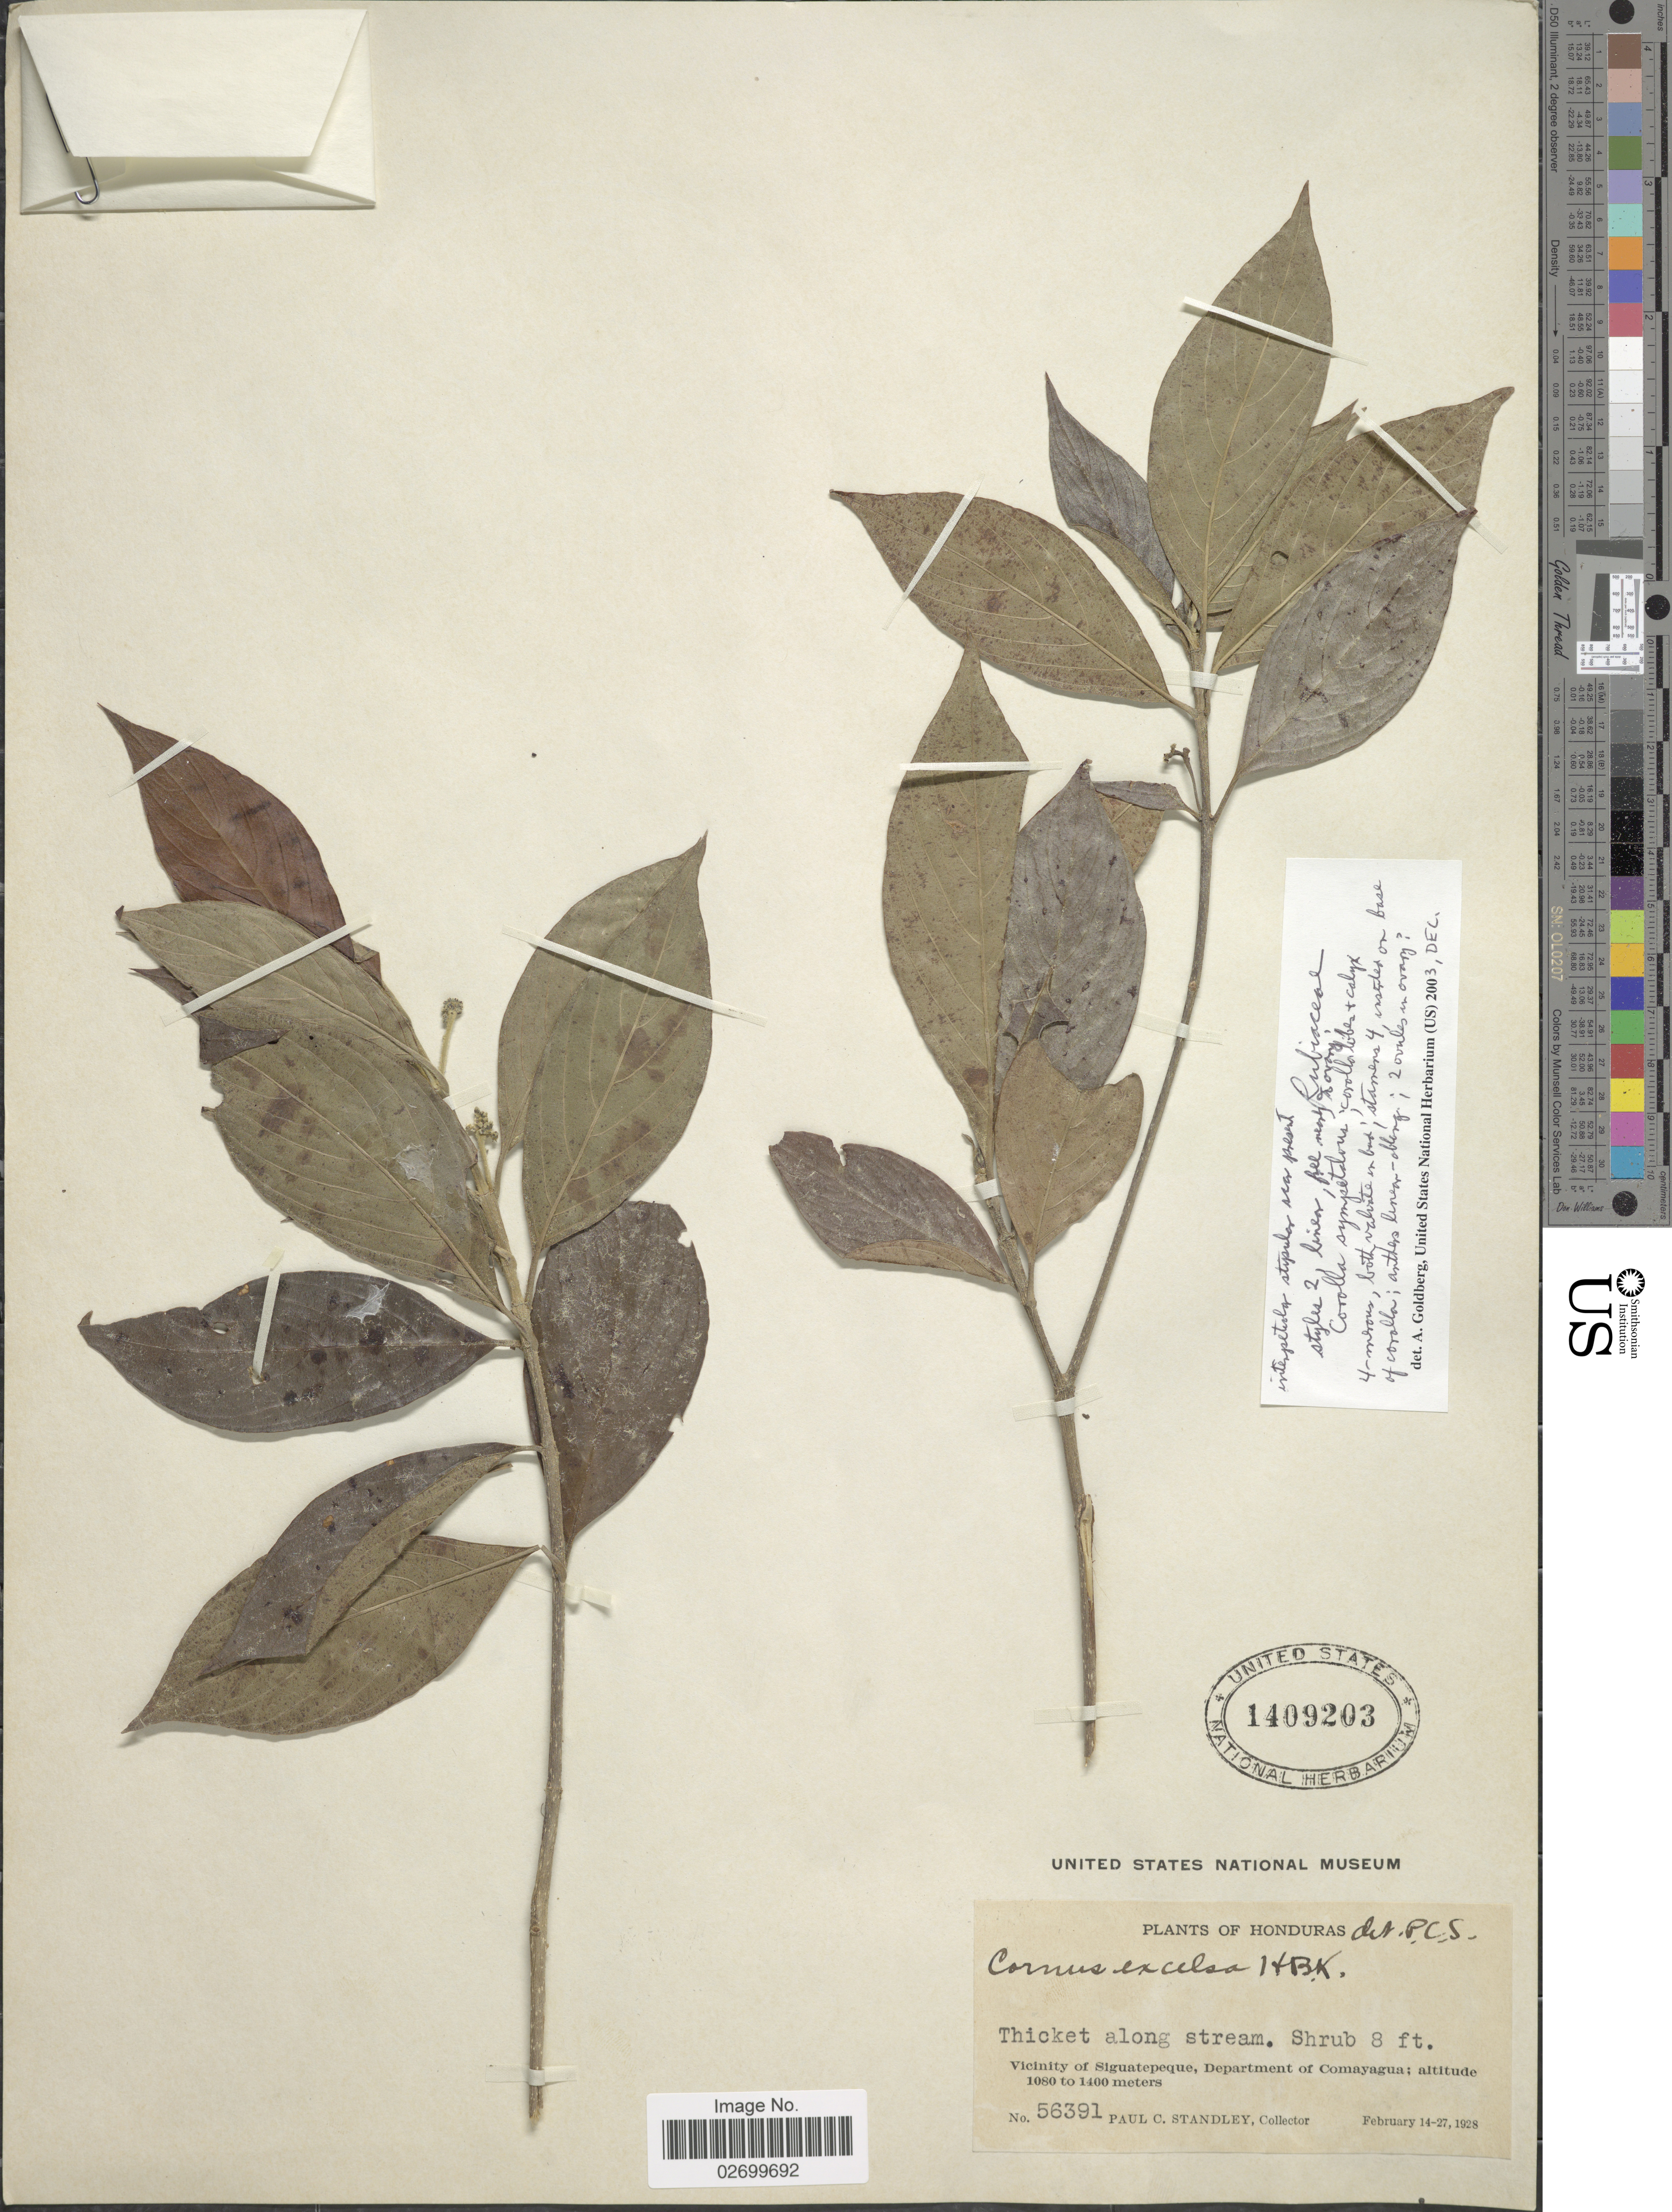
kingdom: Plantae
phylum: Tracheophyta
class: Magnoliopsida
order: Gentianales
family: Rubiaceae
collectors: P. C. Standley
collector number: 56391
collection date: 1928-02-14/1928-02-27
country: Honduras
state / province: Comayagua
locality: Vicinity of Siguatepeque, Department of Comayagua.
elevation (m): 1080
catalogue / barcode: US 1409203